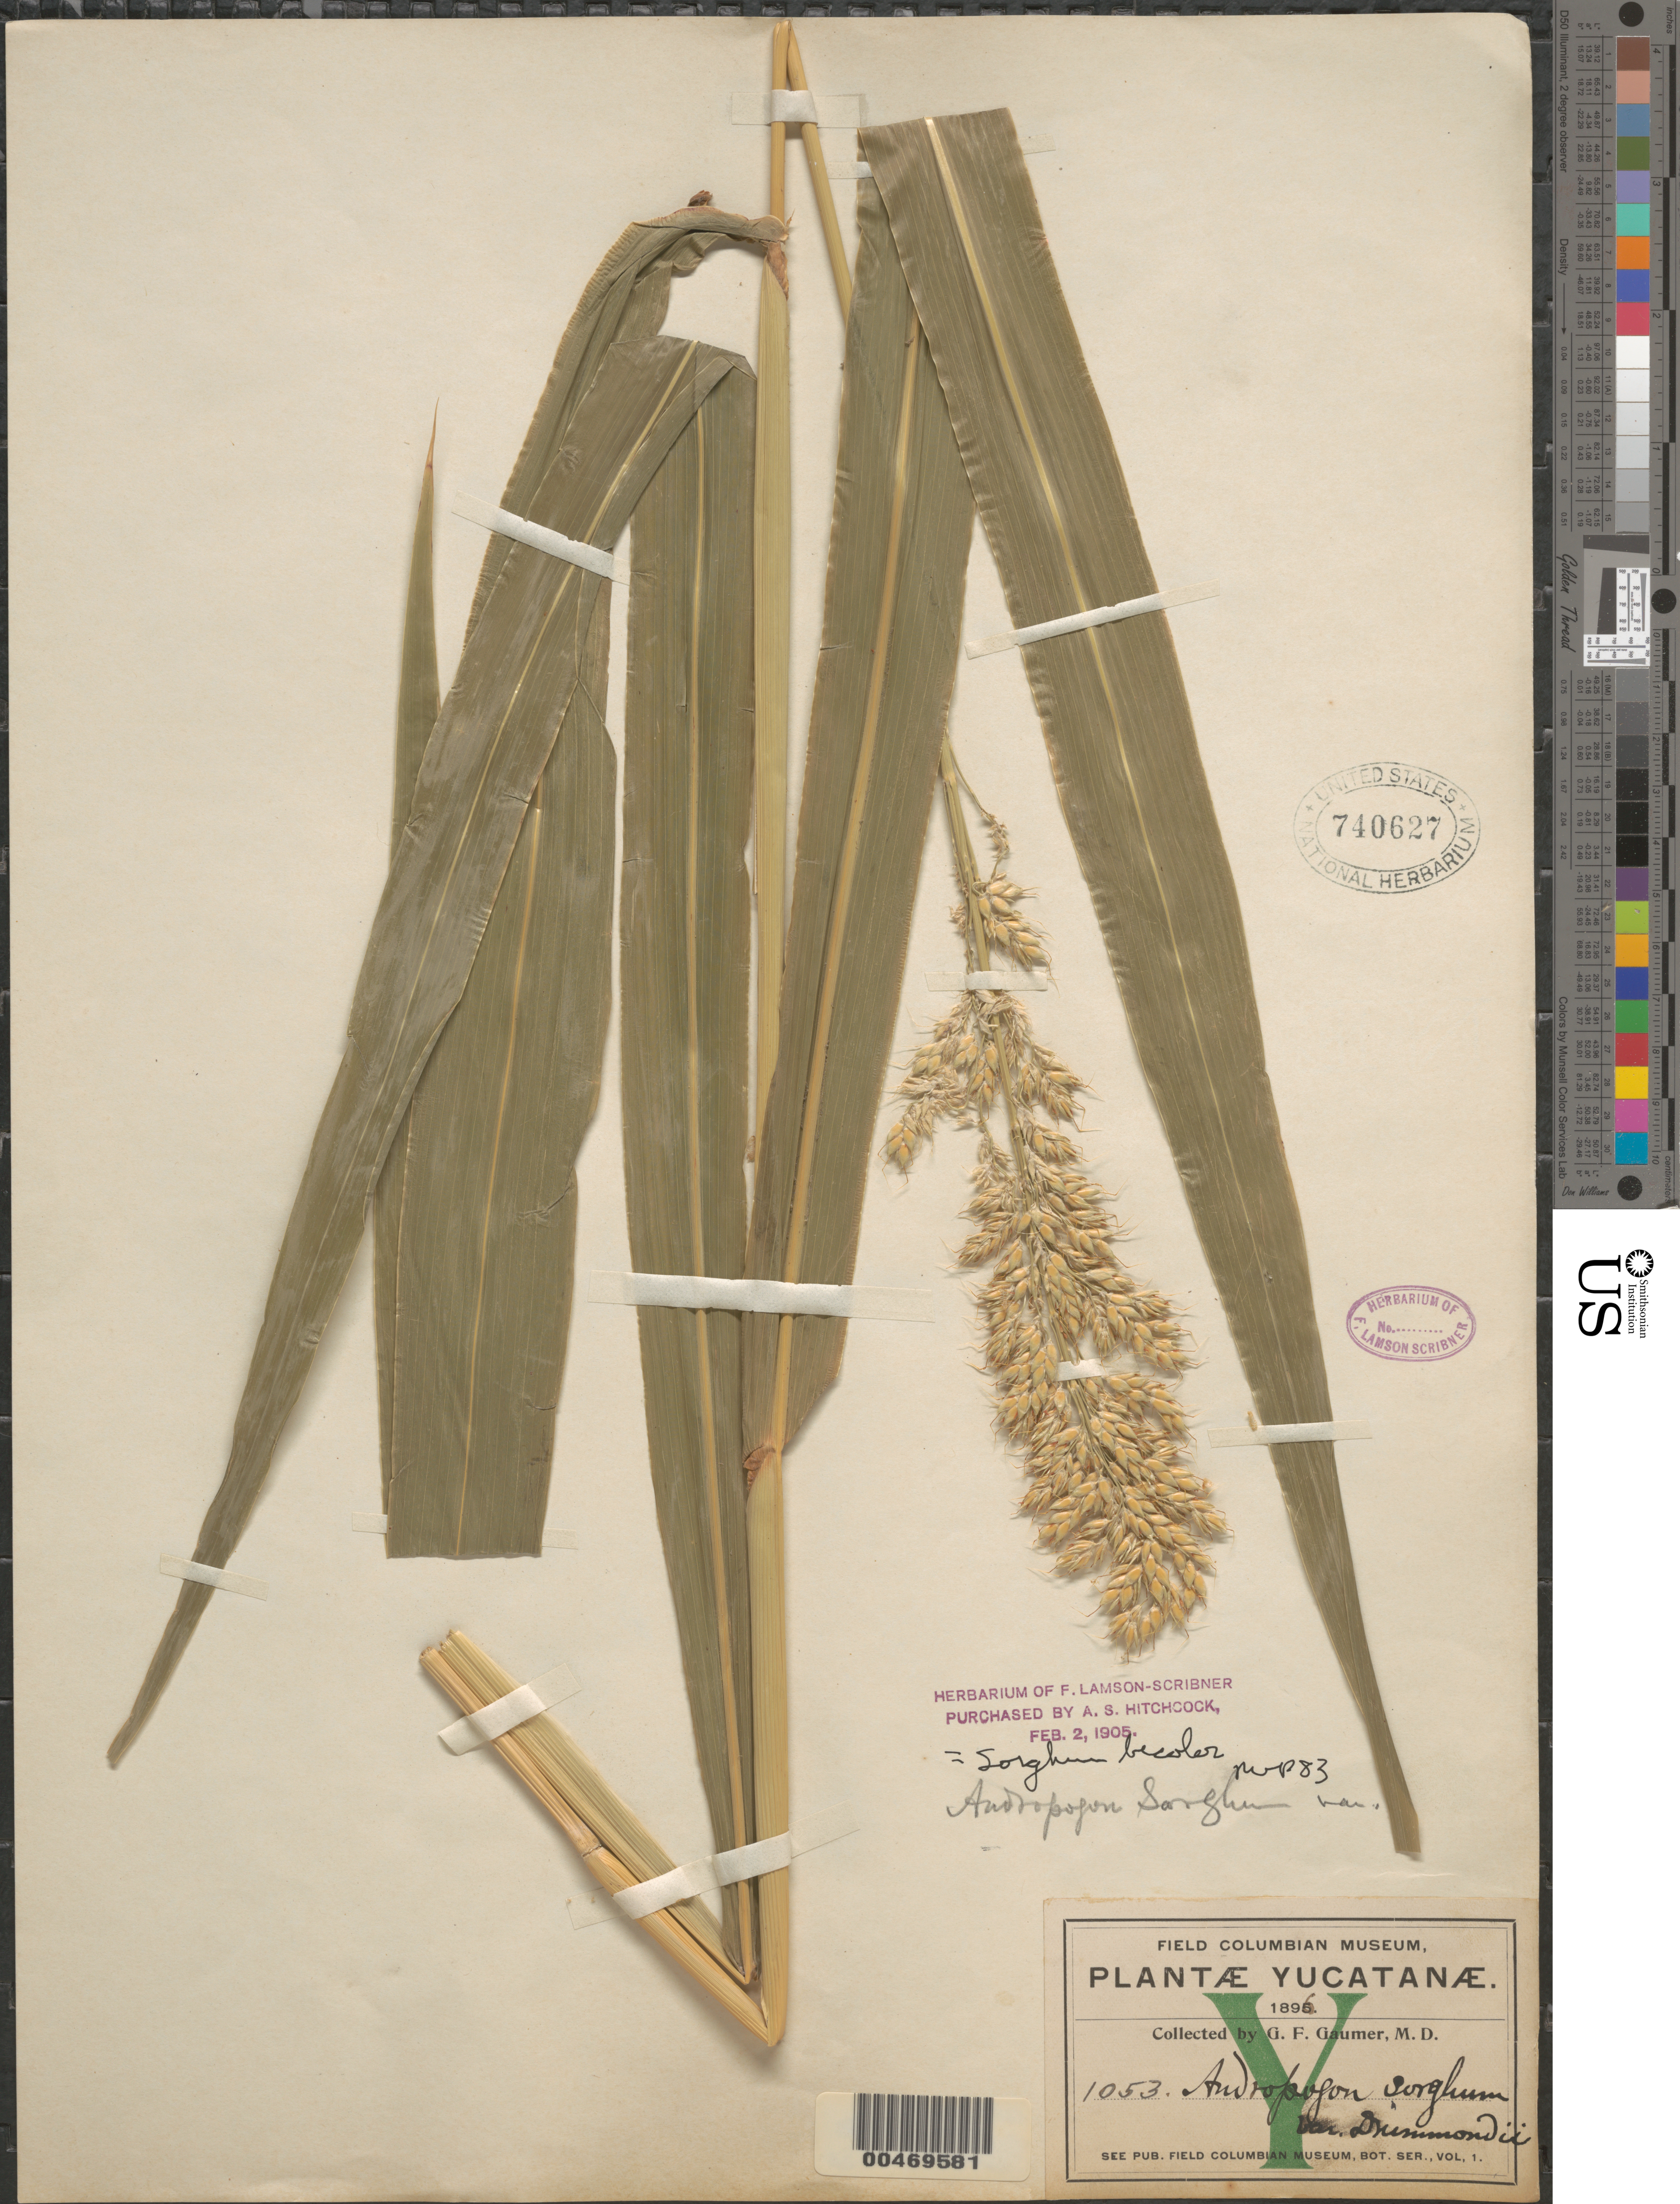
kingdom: Plantae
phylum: Tracheophyta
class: Liliopsida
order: Poales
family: Poaceae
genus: Sorghum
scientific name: Sorghum bicolor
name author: (L.) Moench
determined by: Pohl, R. W.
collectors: G. F. Gaumer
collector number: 1053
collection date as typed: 1896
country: Mexico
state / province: Yucatan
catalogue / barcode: US 740627